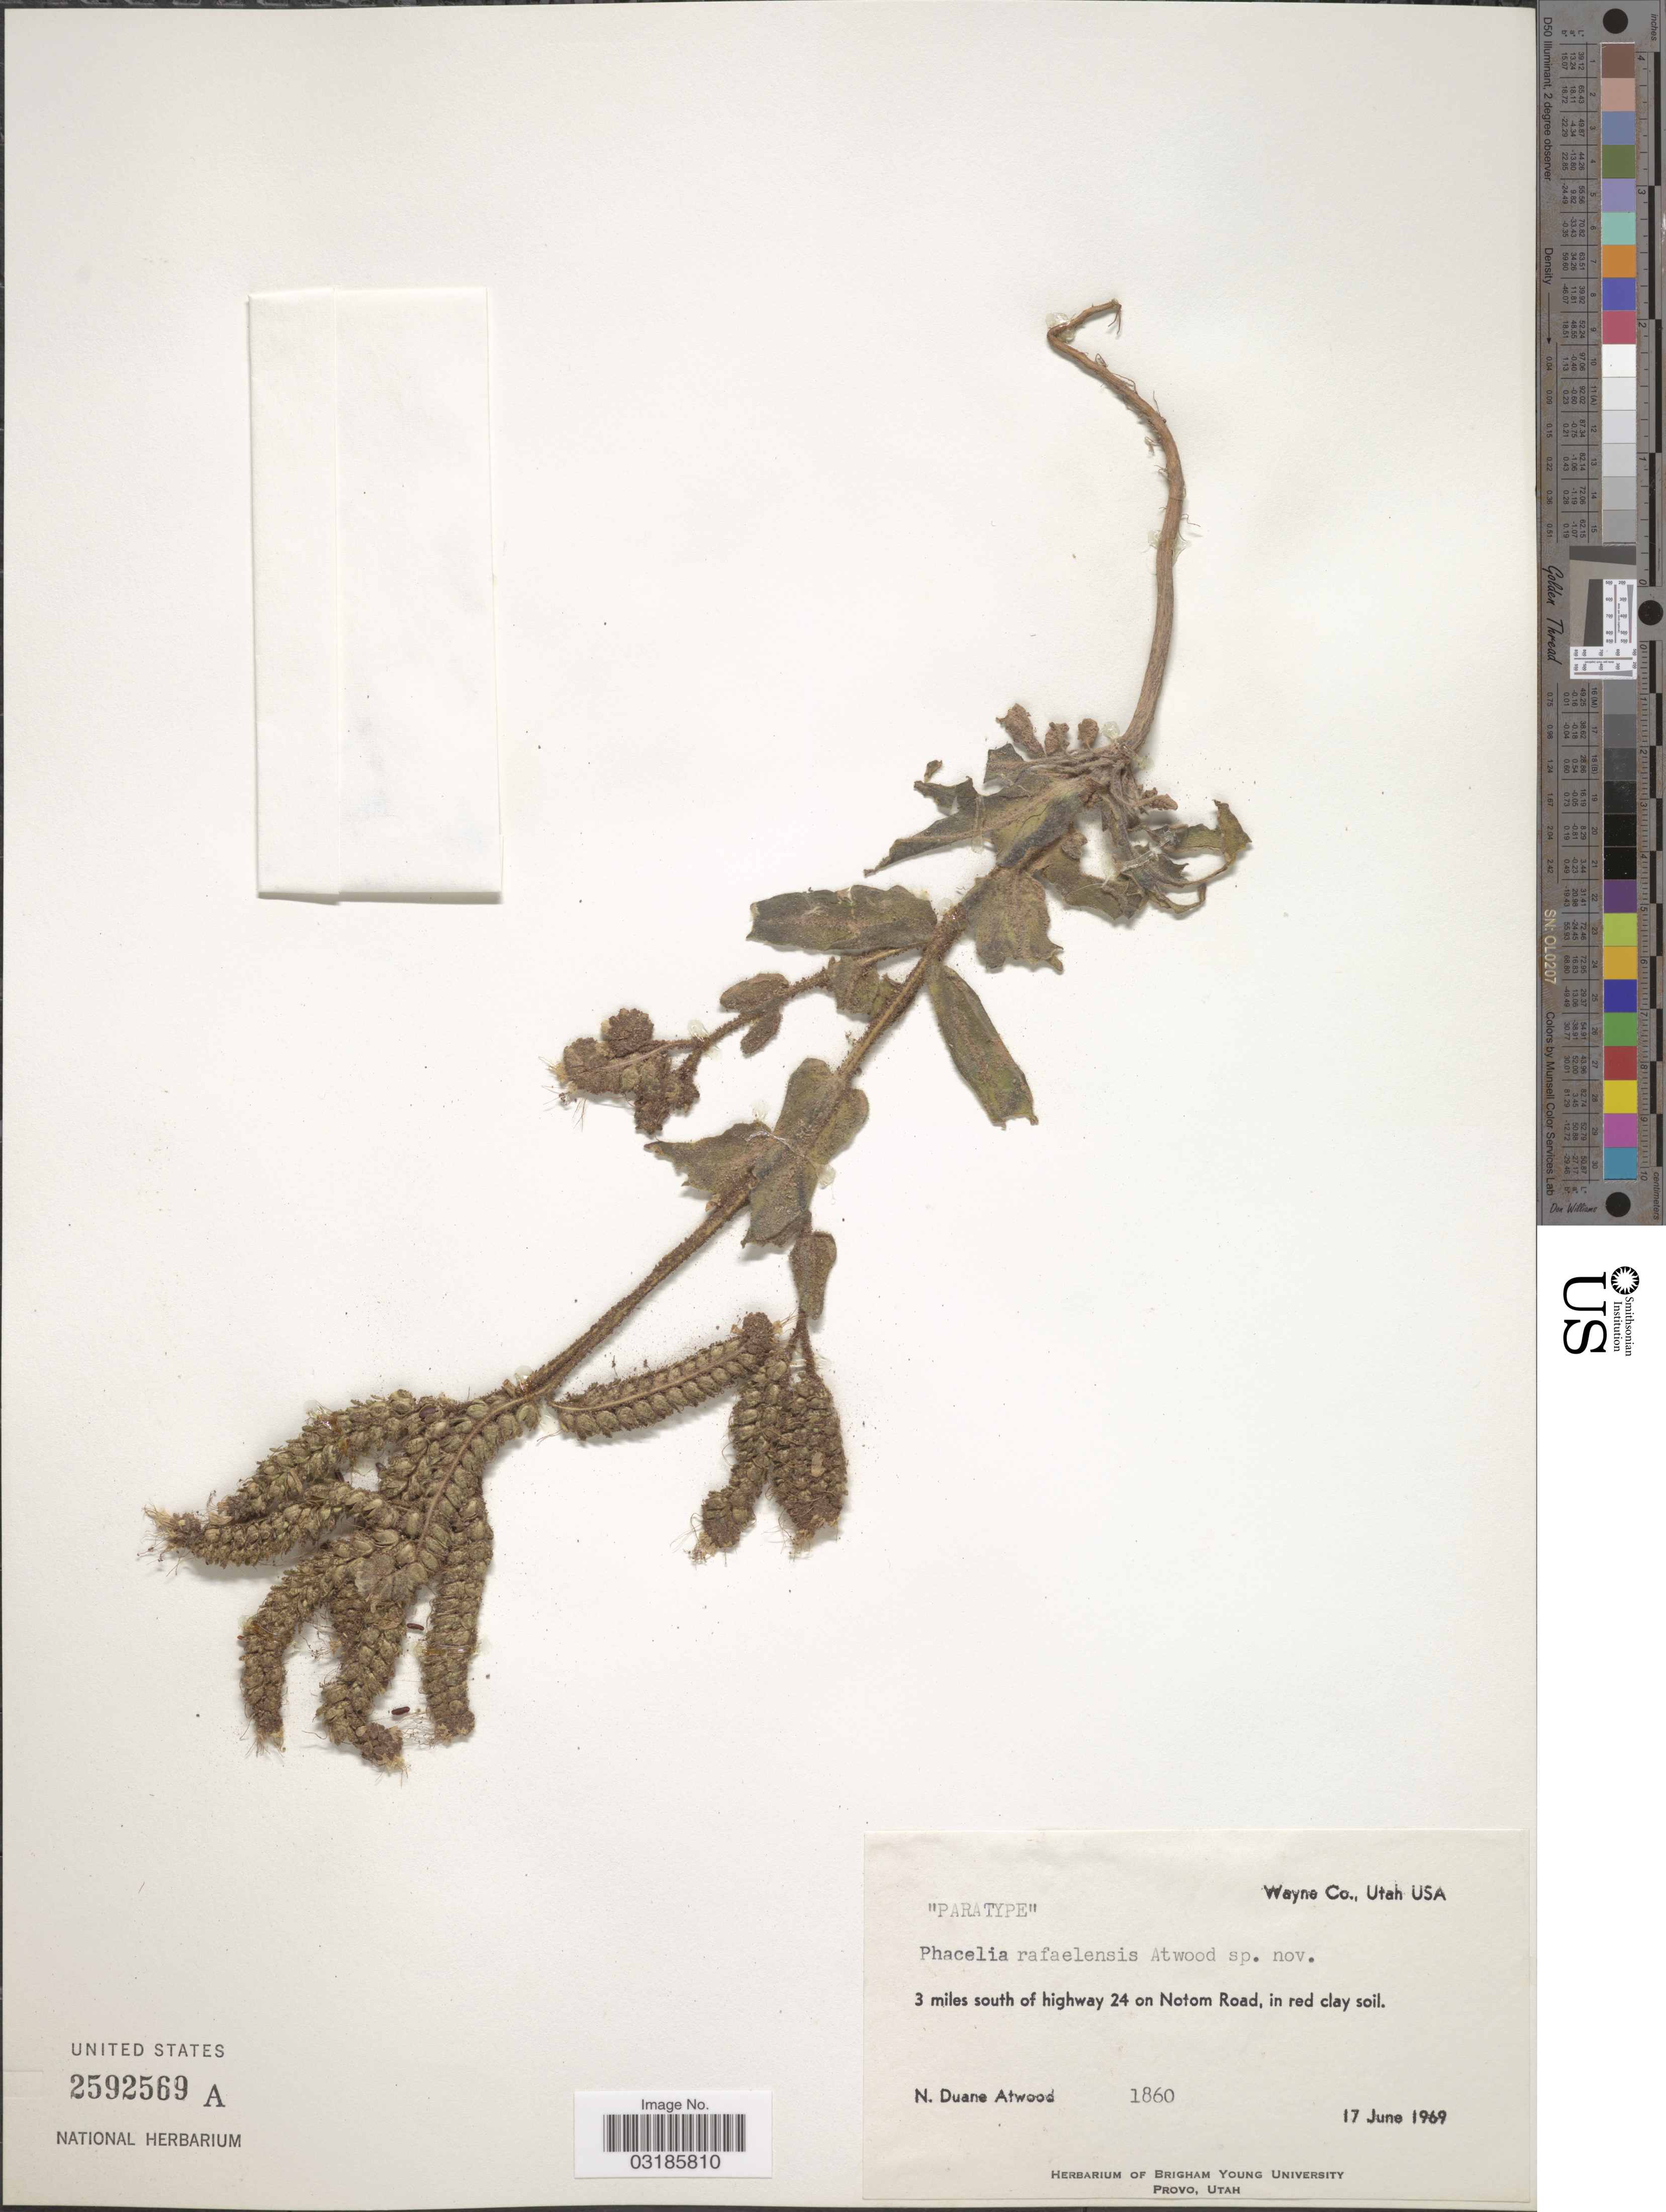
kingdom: Plantae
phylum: Tracheophyta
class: Magnoliopsida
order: Boraginales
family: Hydrophyllaceae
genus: Phacelia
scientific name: Phacelia rafaelensis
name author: Atwood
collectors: N. Atwood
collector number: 1860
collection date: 1969-06-17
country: United States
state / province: Utah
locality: Wayne Co. 3 miles south of highway 24 om Notom Road, in red clay soil.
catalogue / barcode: US 2592569A